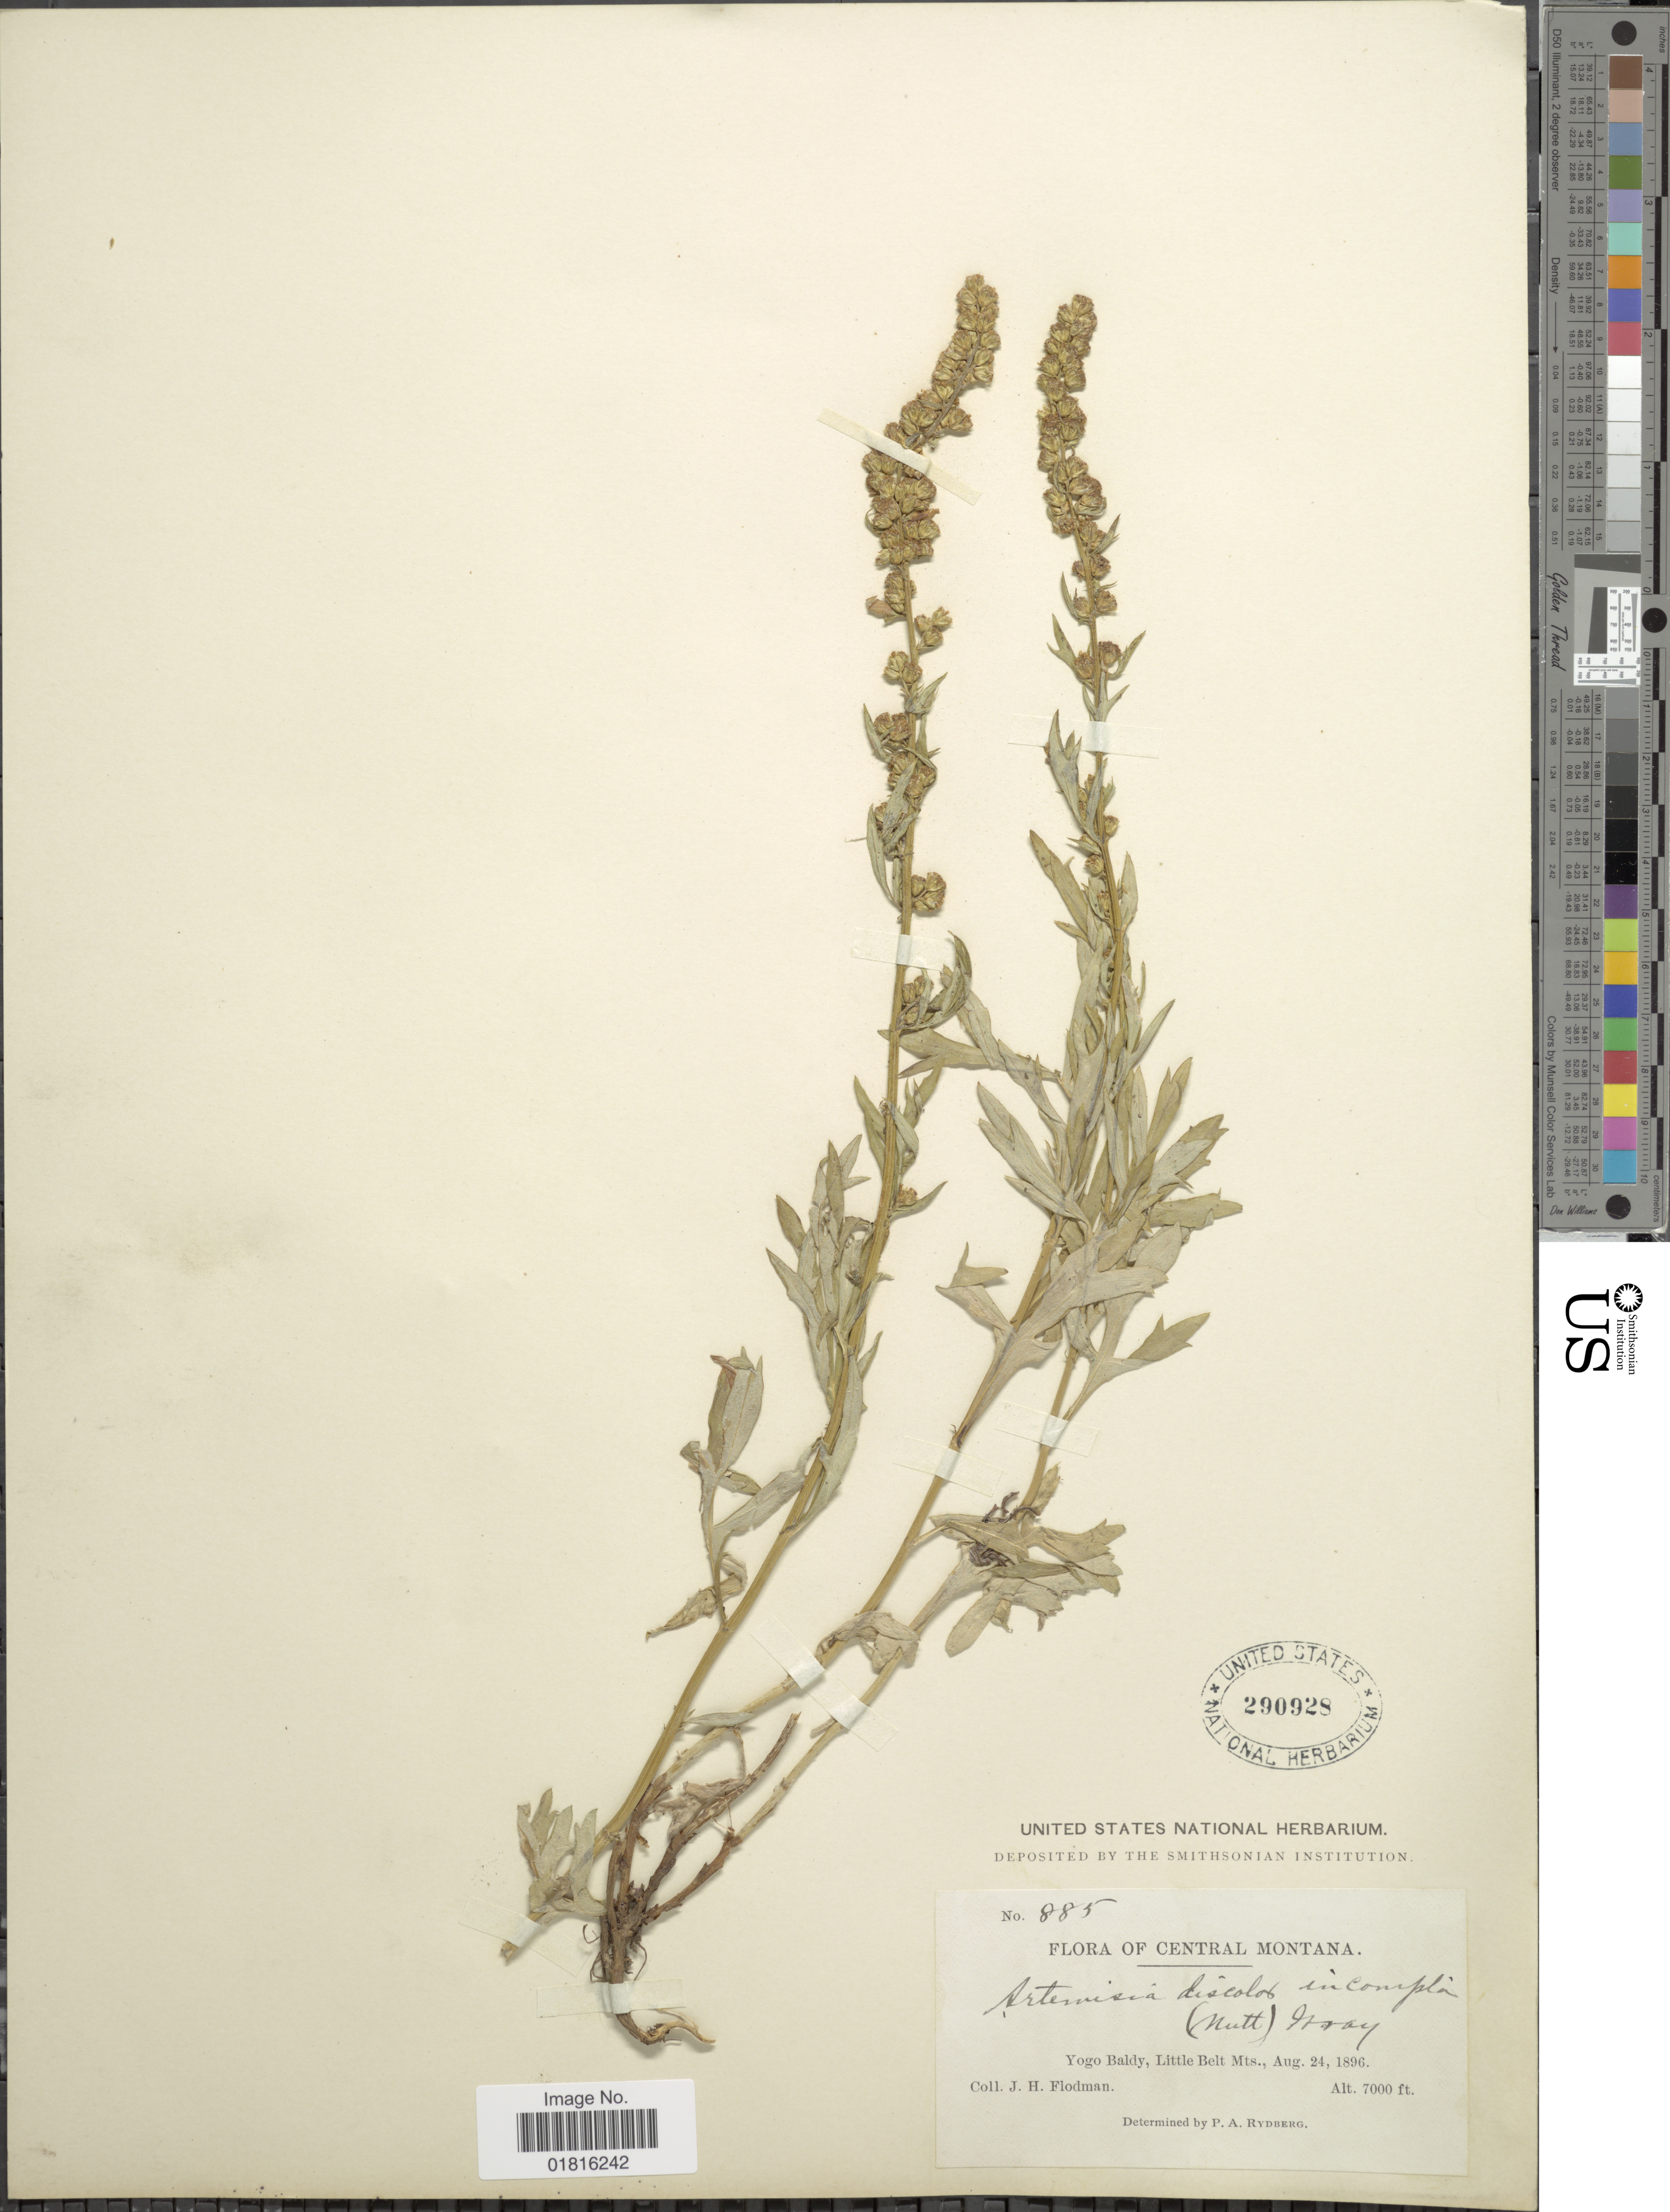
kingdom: Plantae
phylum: Tracheophyta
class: Magnoliopsida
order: Asterales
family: Asteraceae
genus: Artemisia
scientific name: Artemisia ludoviciana subsp. incompta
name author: (Nutt.) D.D. Keck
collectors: J. Flodman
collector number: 885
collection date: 1896-08-24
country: United States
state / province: Montana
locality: Central Montana, Yogo Baldy, Little Belt Mts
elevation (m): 2134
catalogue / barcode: US 290928